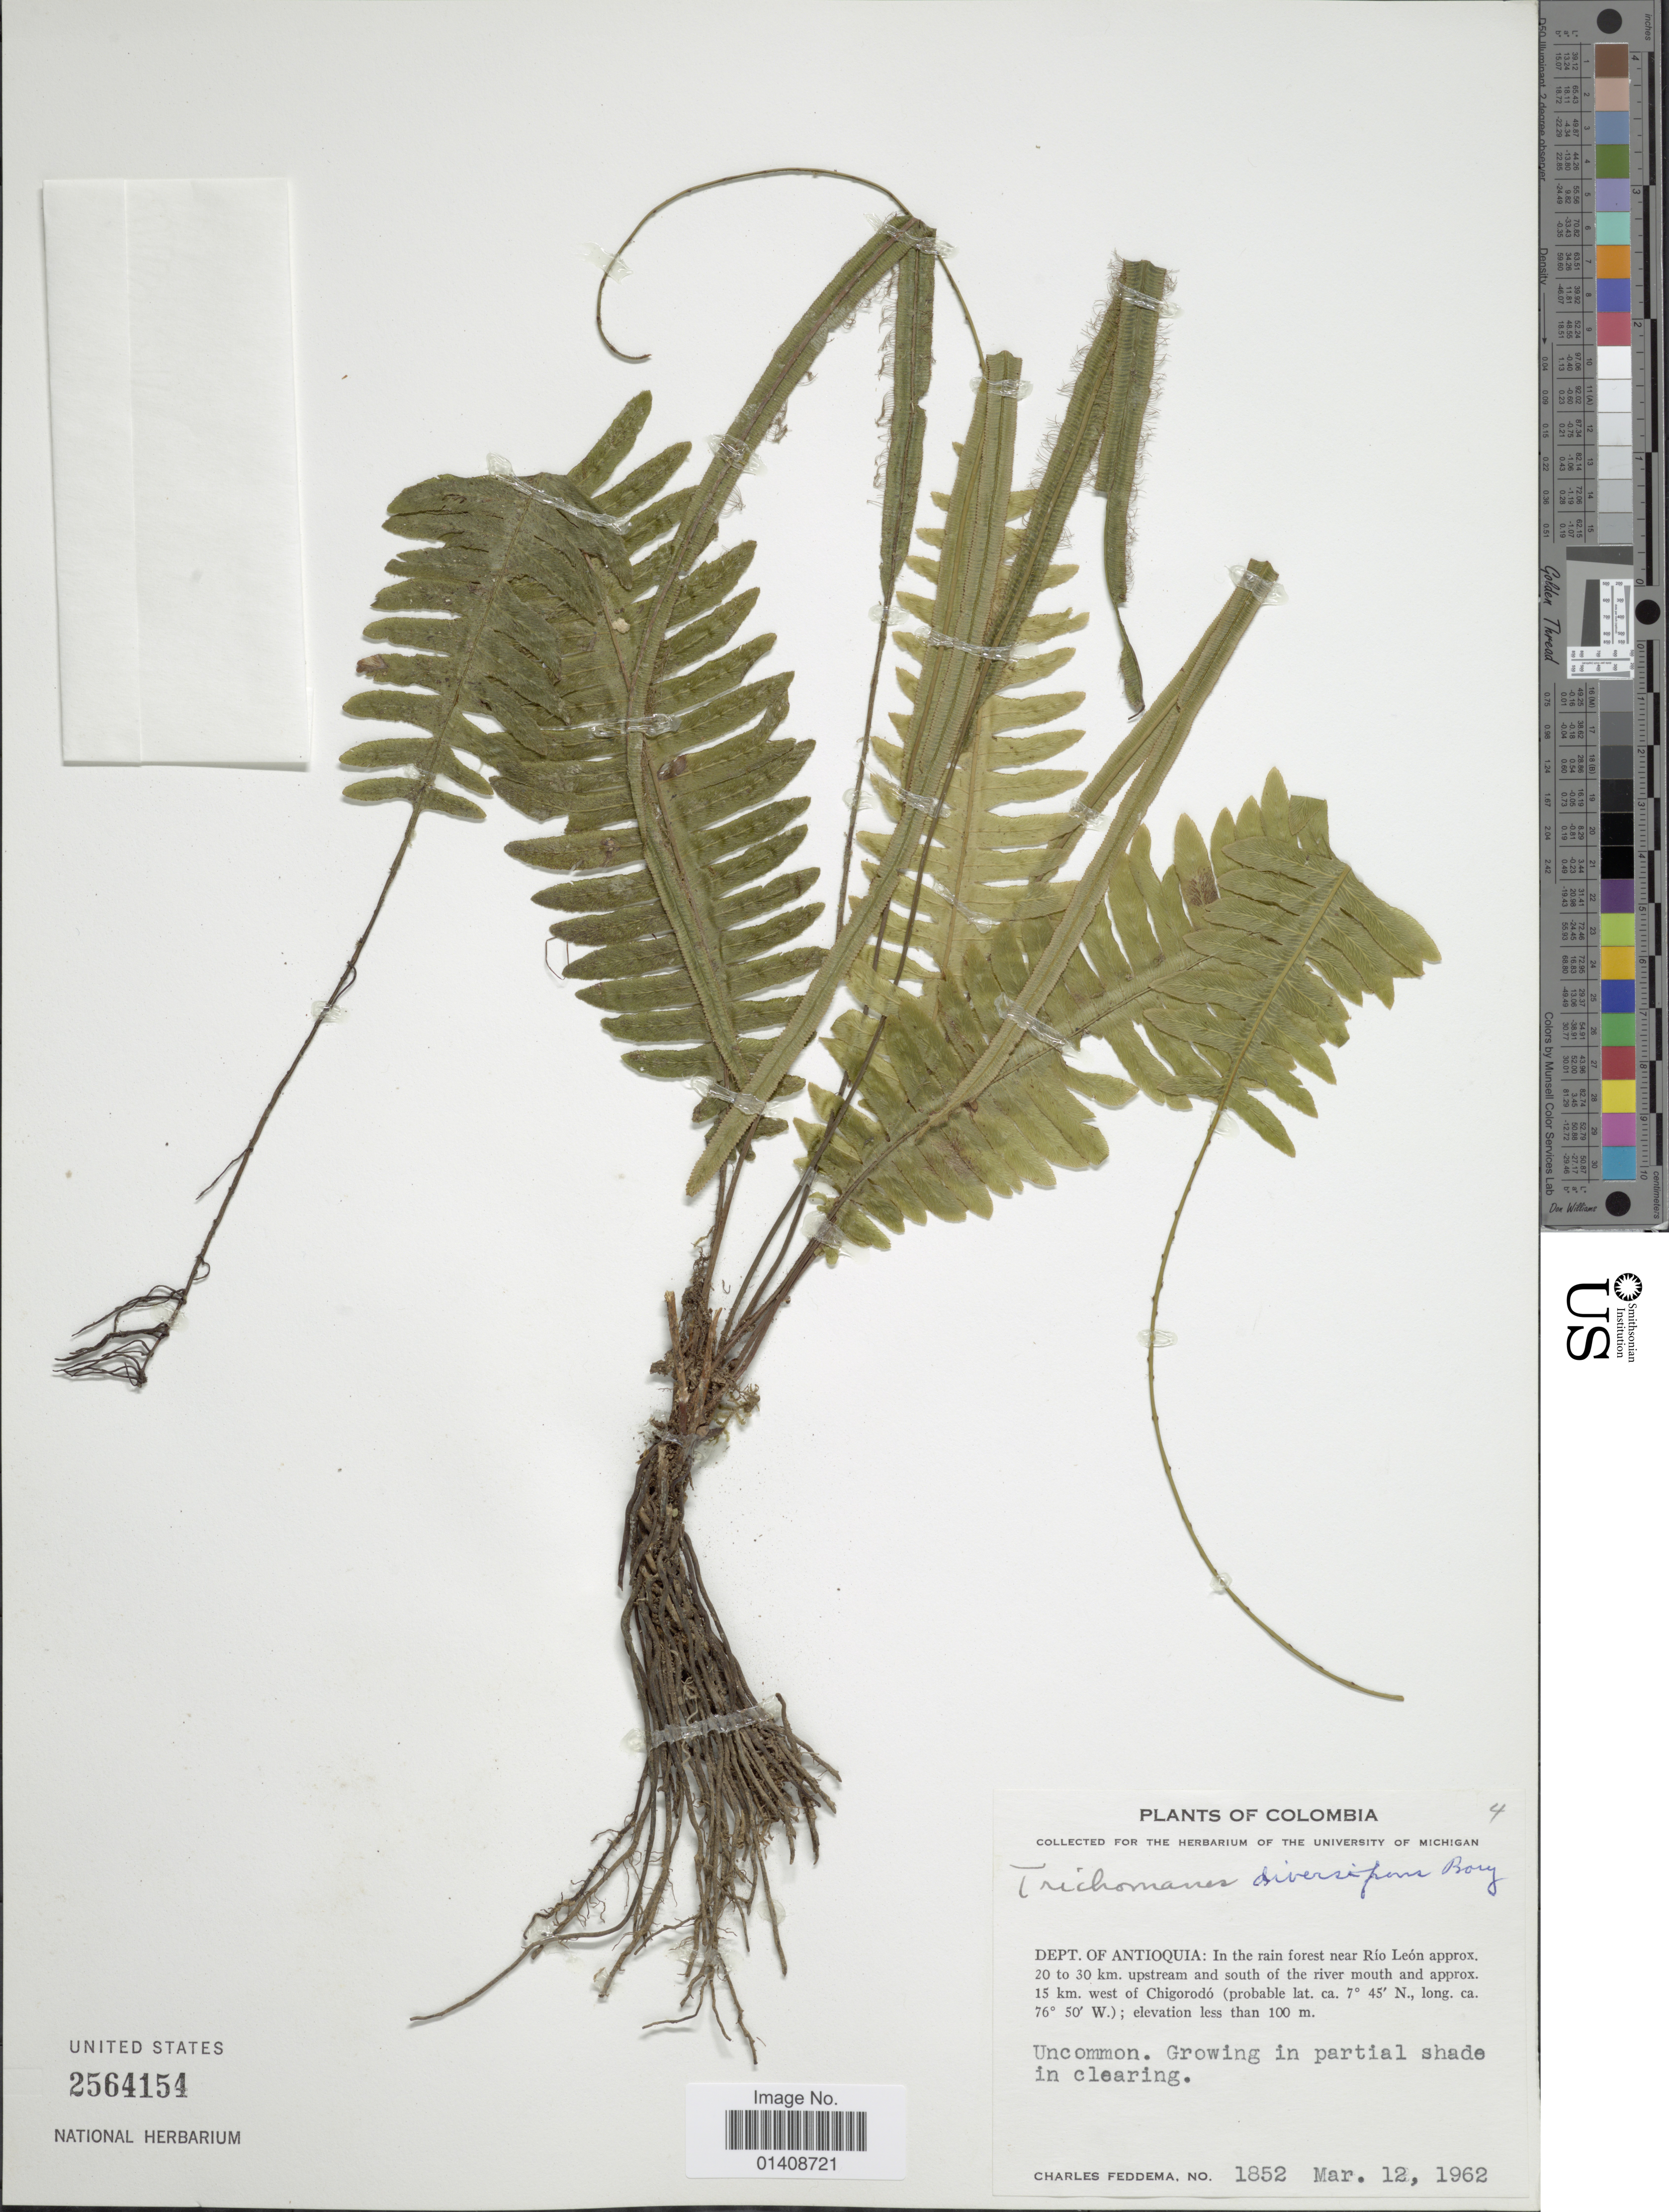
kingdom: Plantae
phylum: Tracheophyta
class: Polypodiopsida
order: Hymenophyllales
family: Hymenophyllaceae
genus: Trichomanes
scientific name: Trichomanes diversifrons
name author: (Bory) Mett. ex Sadeb.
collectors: C. Feddema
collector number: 1852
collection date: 1962-03-12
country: Colombia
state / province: Antioquia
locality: In the rain forest near Rio Leon approx 20 to 30 km upstream and south of the river, mouth and approx. 15 km west of Chigorodo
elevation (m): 100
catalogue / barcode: US 2564154